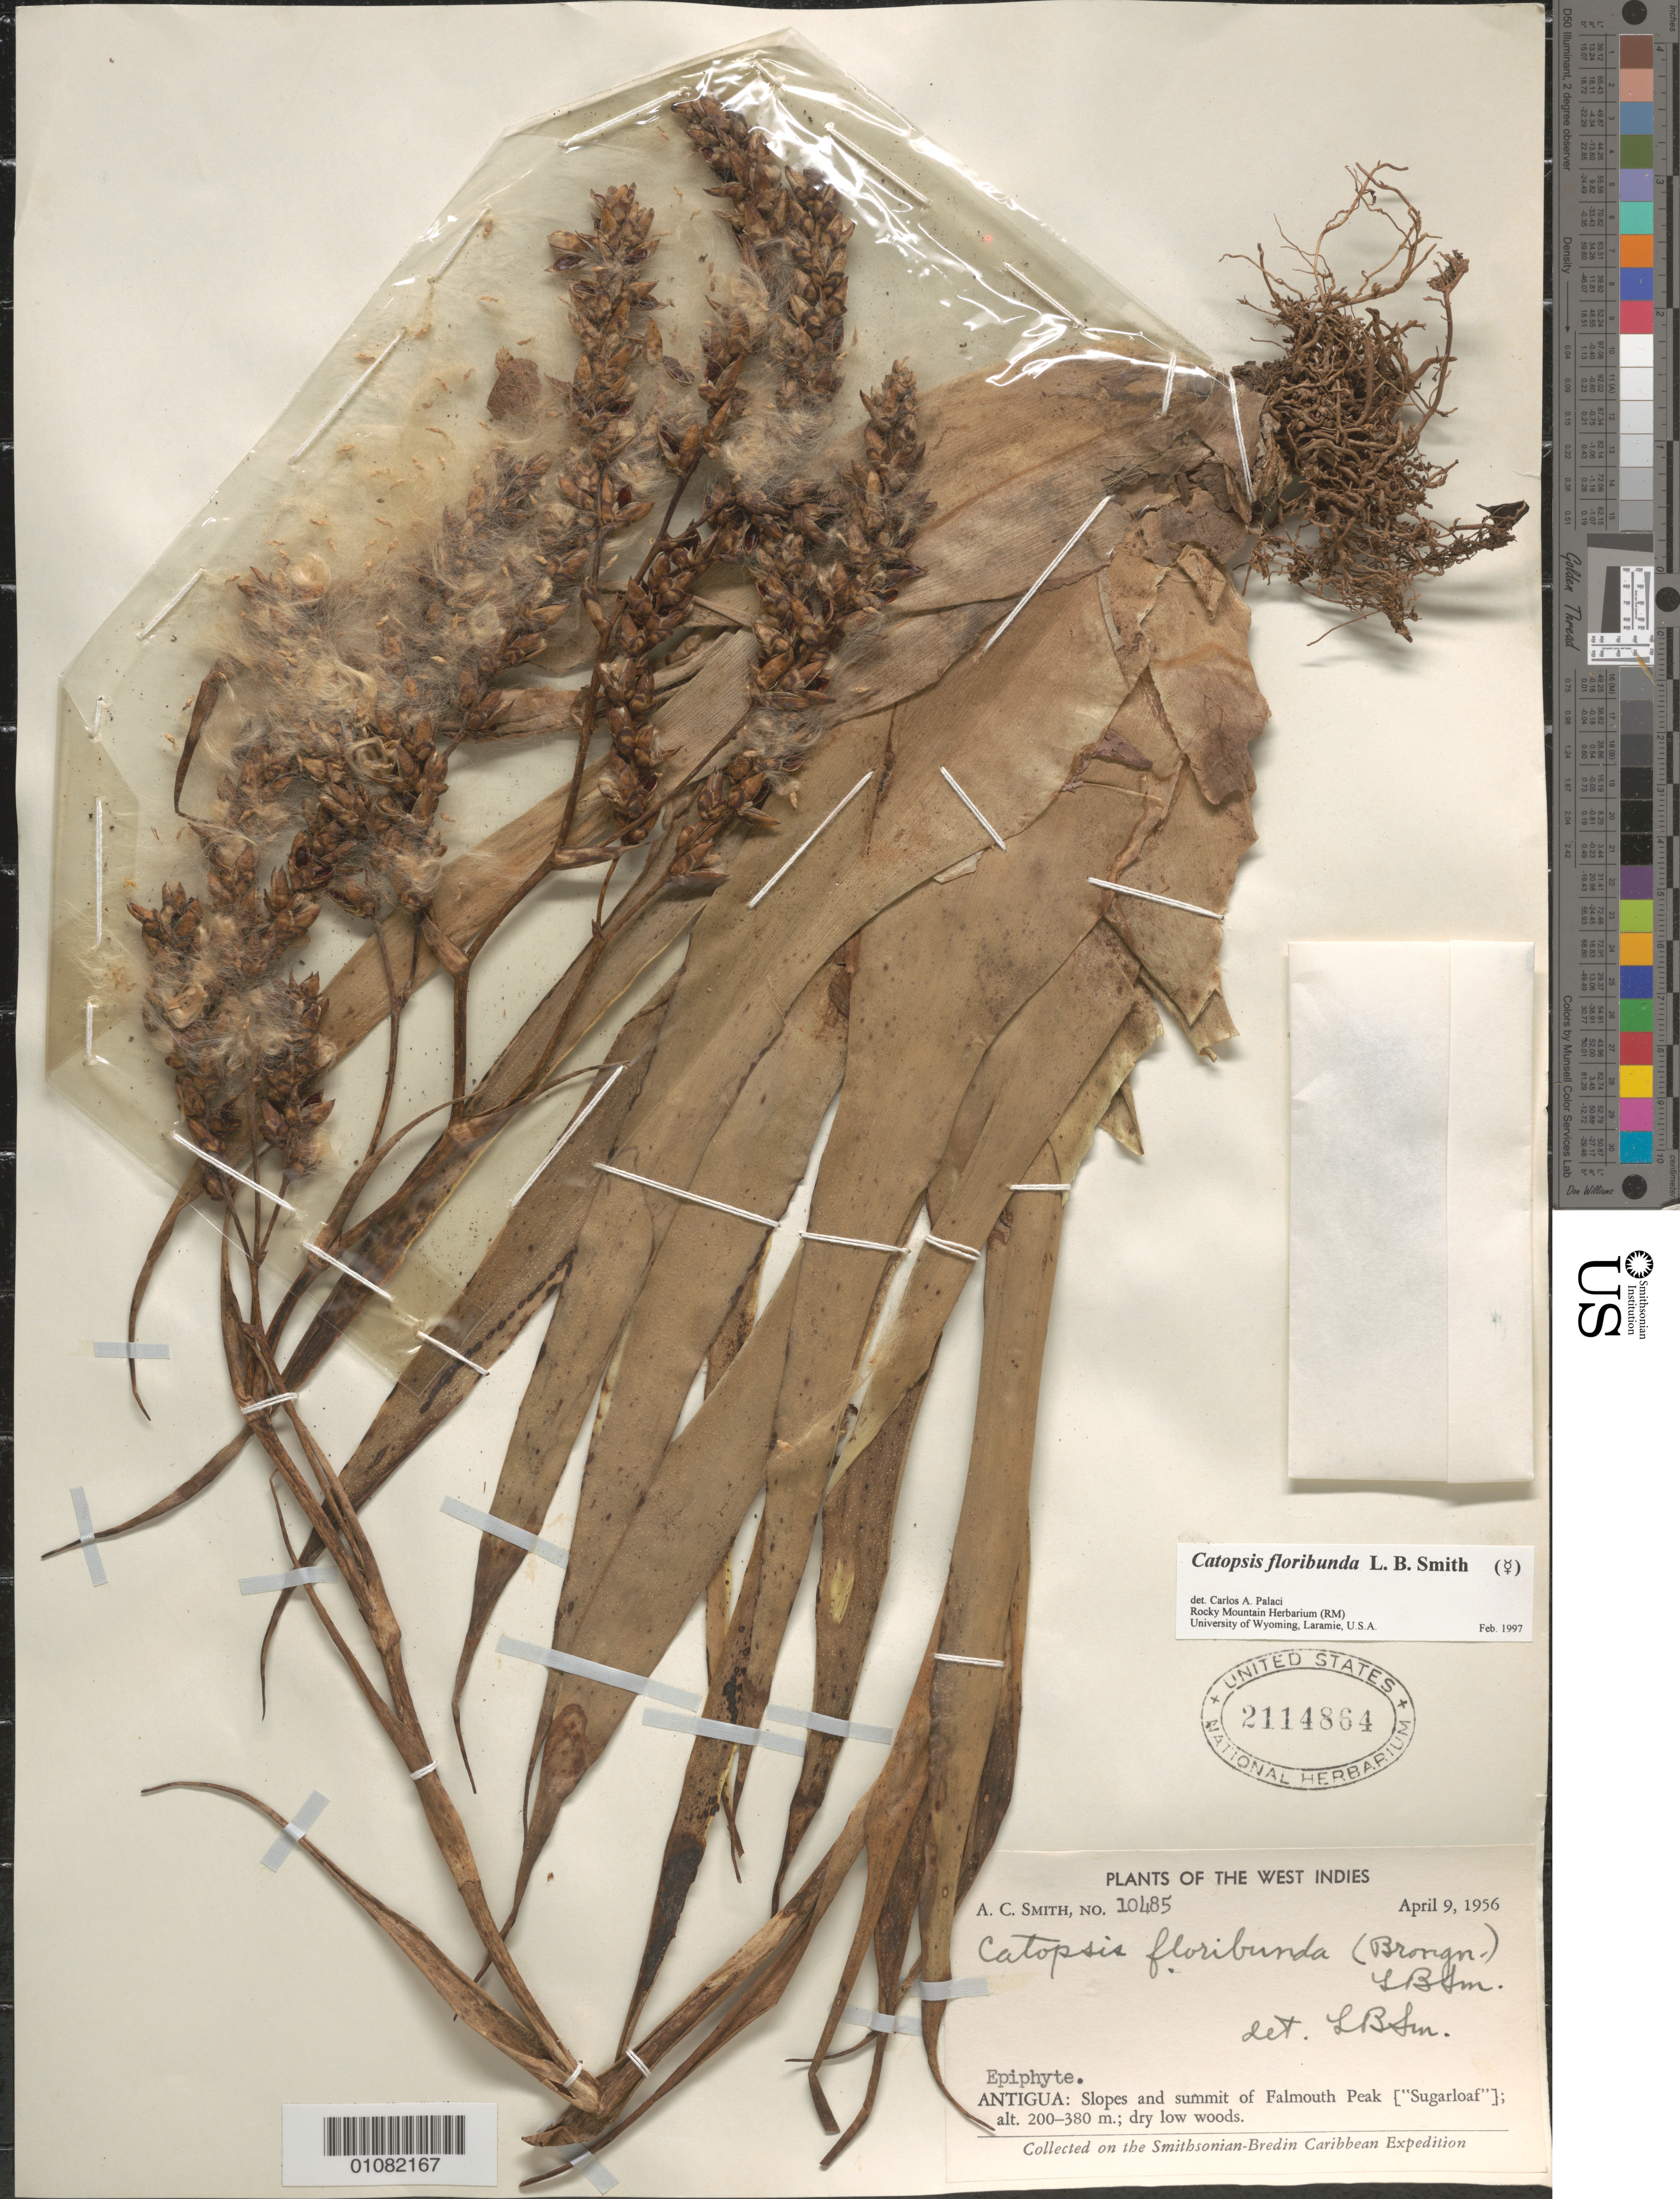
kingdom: Plantae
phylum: Tracheophyta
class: Liliopsida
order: Poales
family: Bromeliaceae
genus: Catopsis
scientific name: Catopsis floribunda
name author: L.B. Sm.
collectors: A. C. Smith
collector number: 10485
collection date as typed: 09 Apr 1956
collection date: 1956-04-09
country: Antigua and Barbuda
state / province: Saint Paul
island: Antigua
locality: Slopes and summit of Falmouth Peak ["Sugarloaf"]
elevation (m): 200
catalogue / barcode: US 2114864